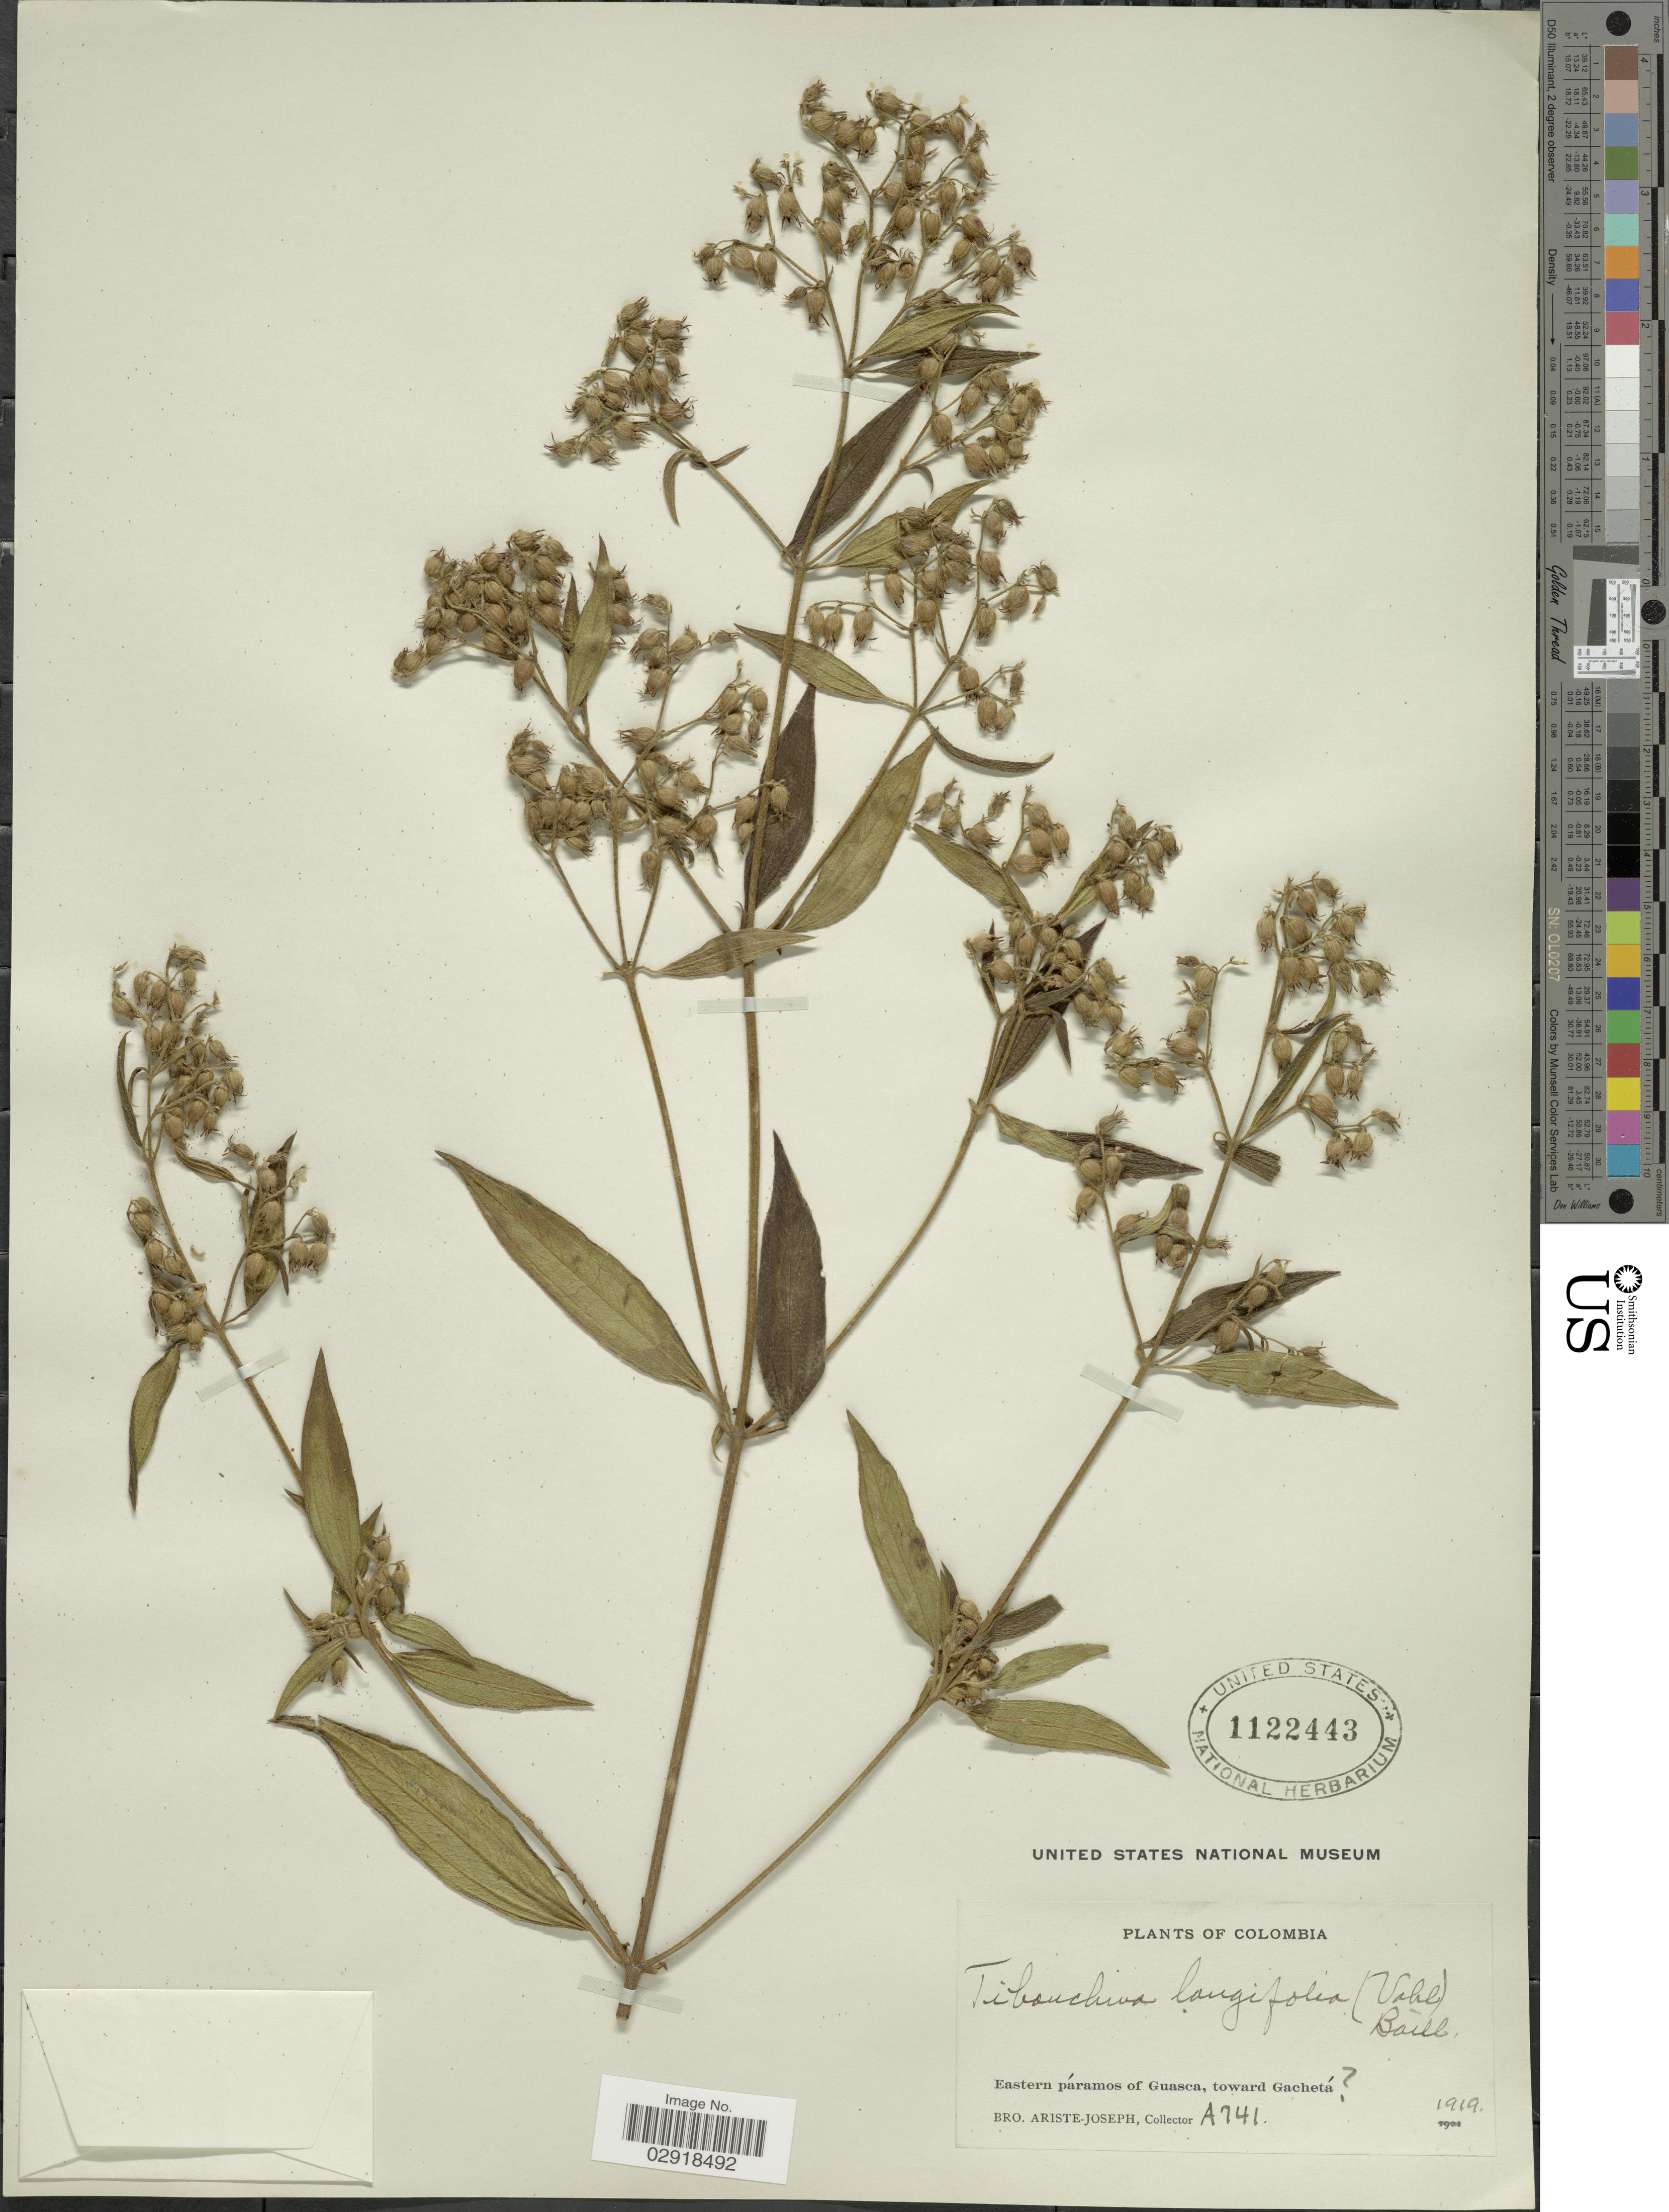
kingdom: Plantae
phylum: Tracheophyta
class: Magnoliopsida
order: Myrtales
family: Melastomataceae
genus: Chaetogastra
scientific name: Chaetogastra longifolia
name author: (Vahl) DC.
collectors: Bro. Ariste-Joseph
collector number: A741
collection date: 1919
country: Colombia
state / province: Cundinamarca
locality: Eastern páramos of Guasca, toward Gachetá.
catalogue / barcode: US 1122443